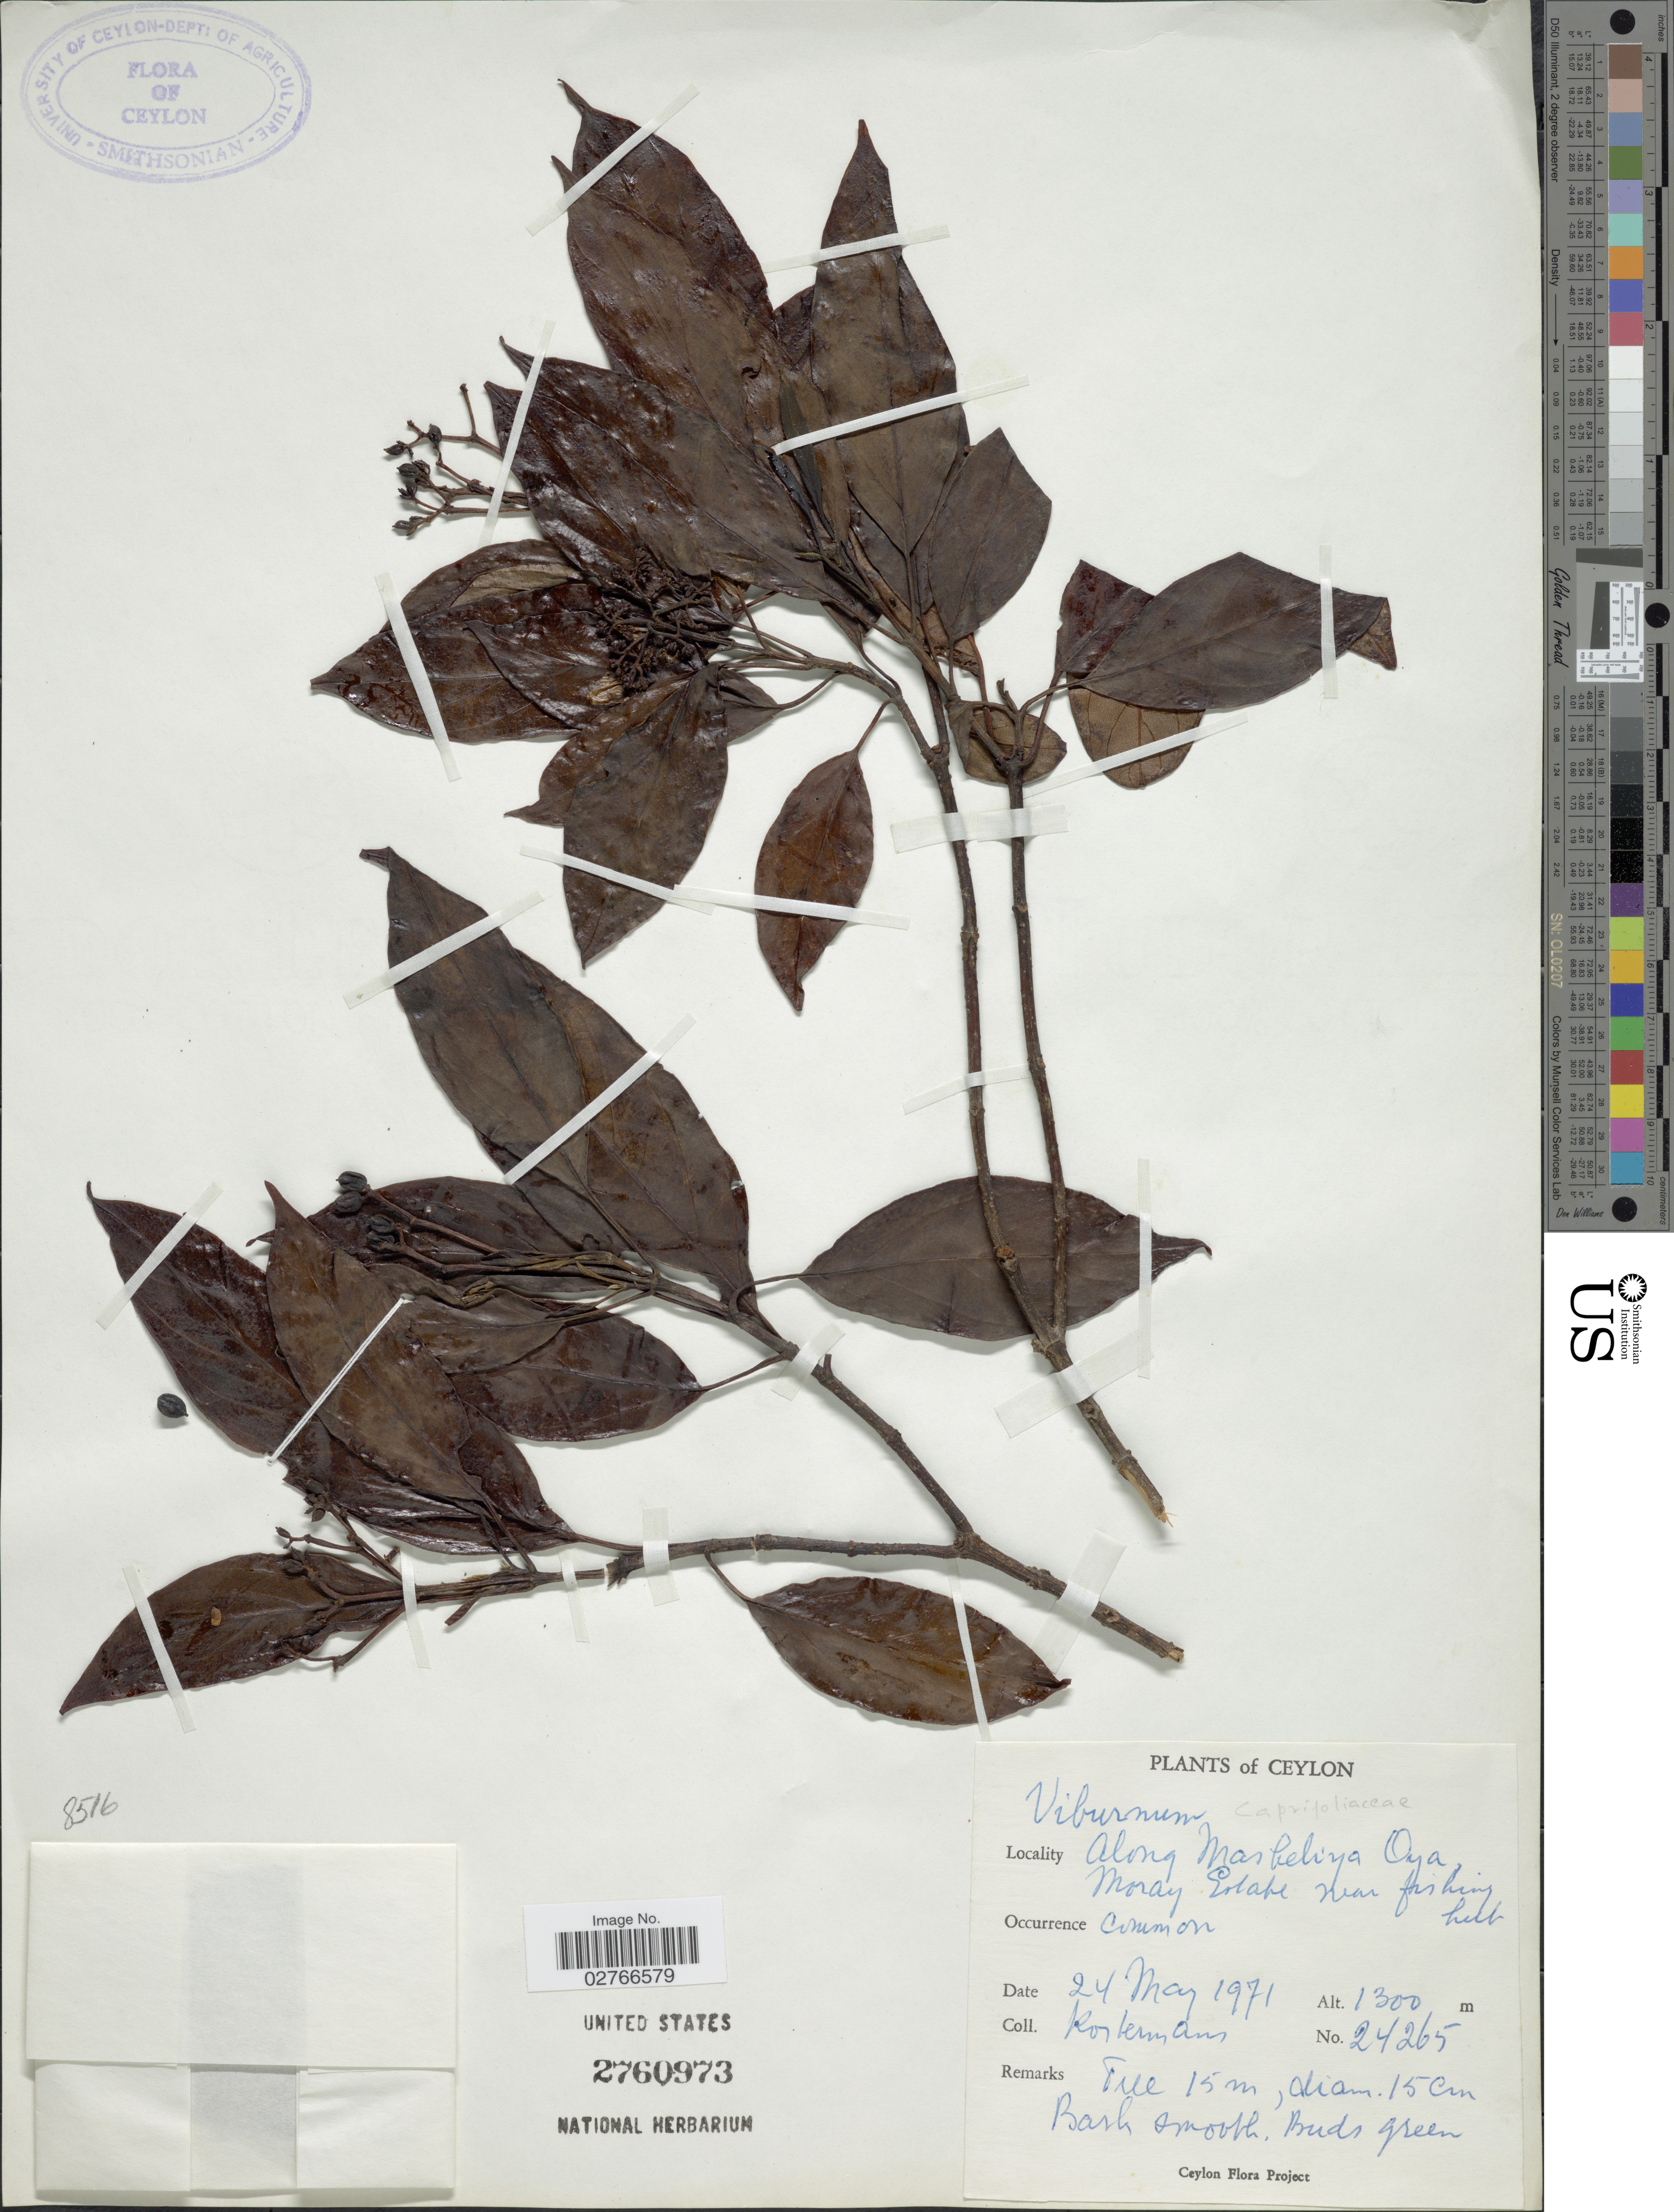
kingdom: Plantae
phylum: Tracheophyta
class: Magnoliopsida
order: Dipsacales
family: Viburnaceae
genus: Viburnum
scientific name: Viburnum sp.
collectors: Kostermans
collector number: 24265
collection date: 1971-05-24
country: Sri Lanka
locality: Ceylon. Along Maskeliya Oya, Moray Estate near fishing hub.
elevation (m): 1300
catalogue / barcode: US 2760973